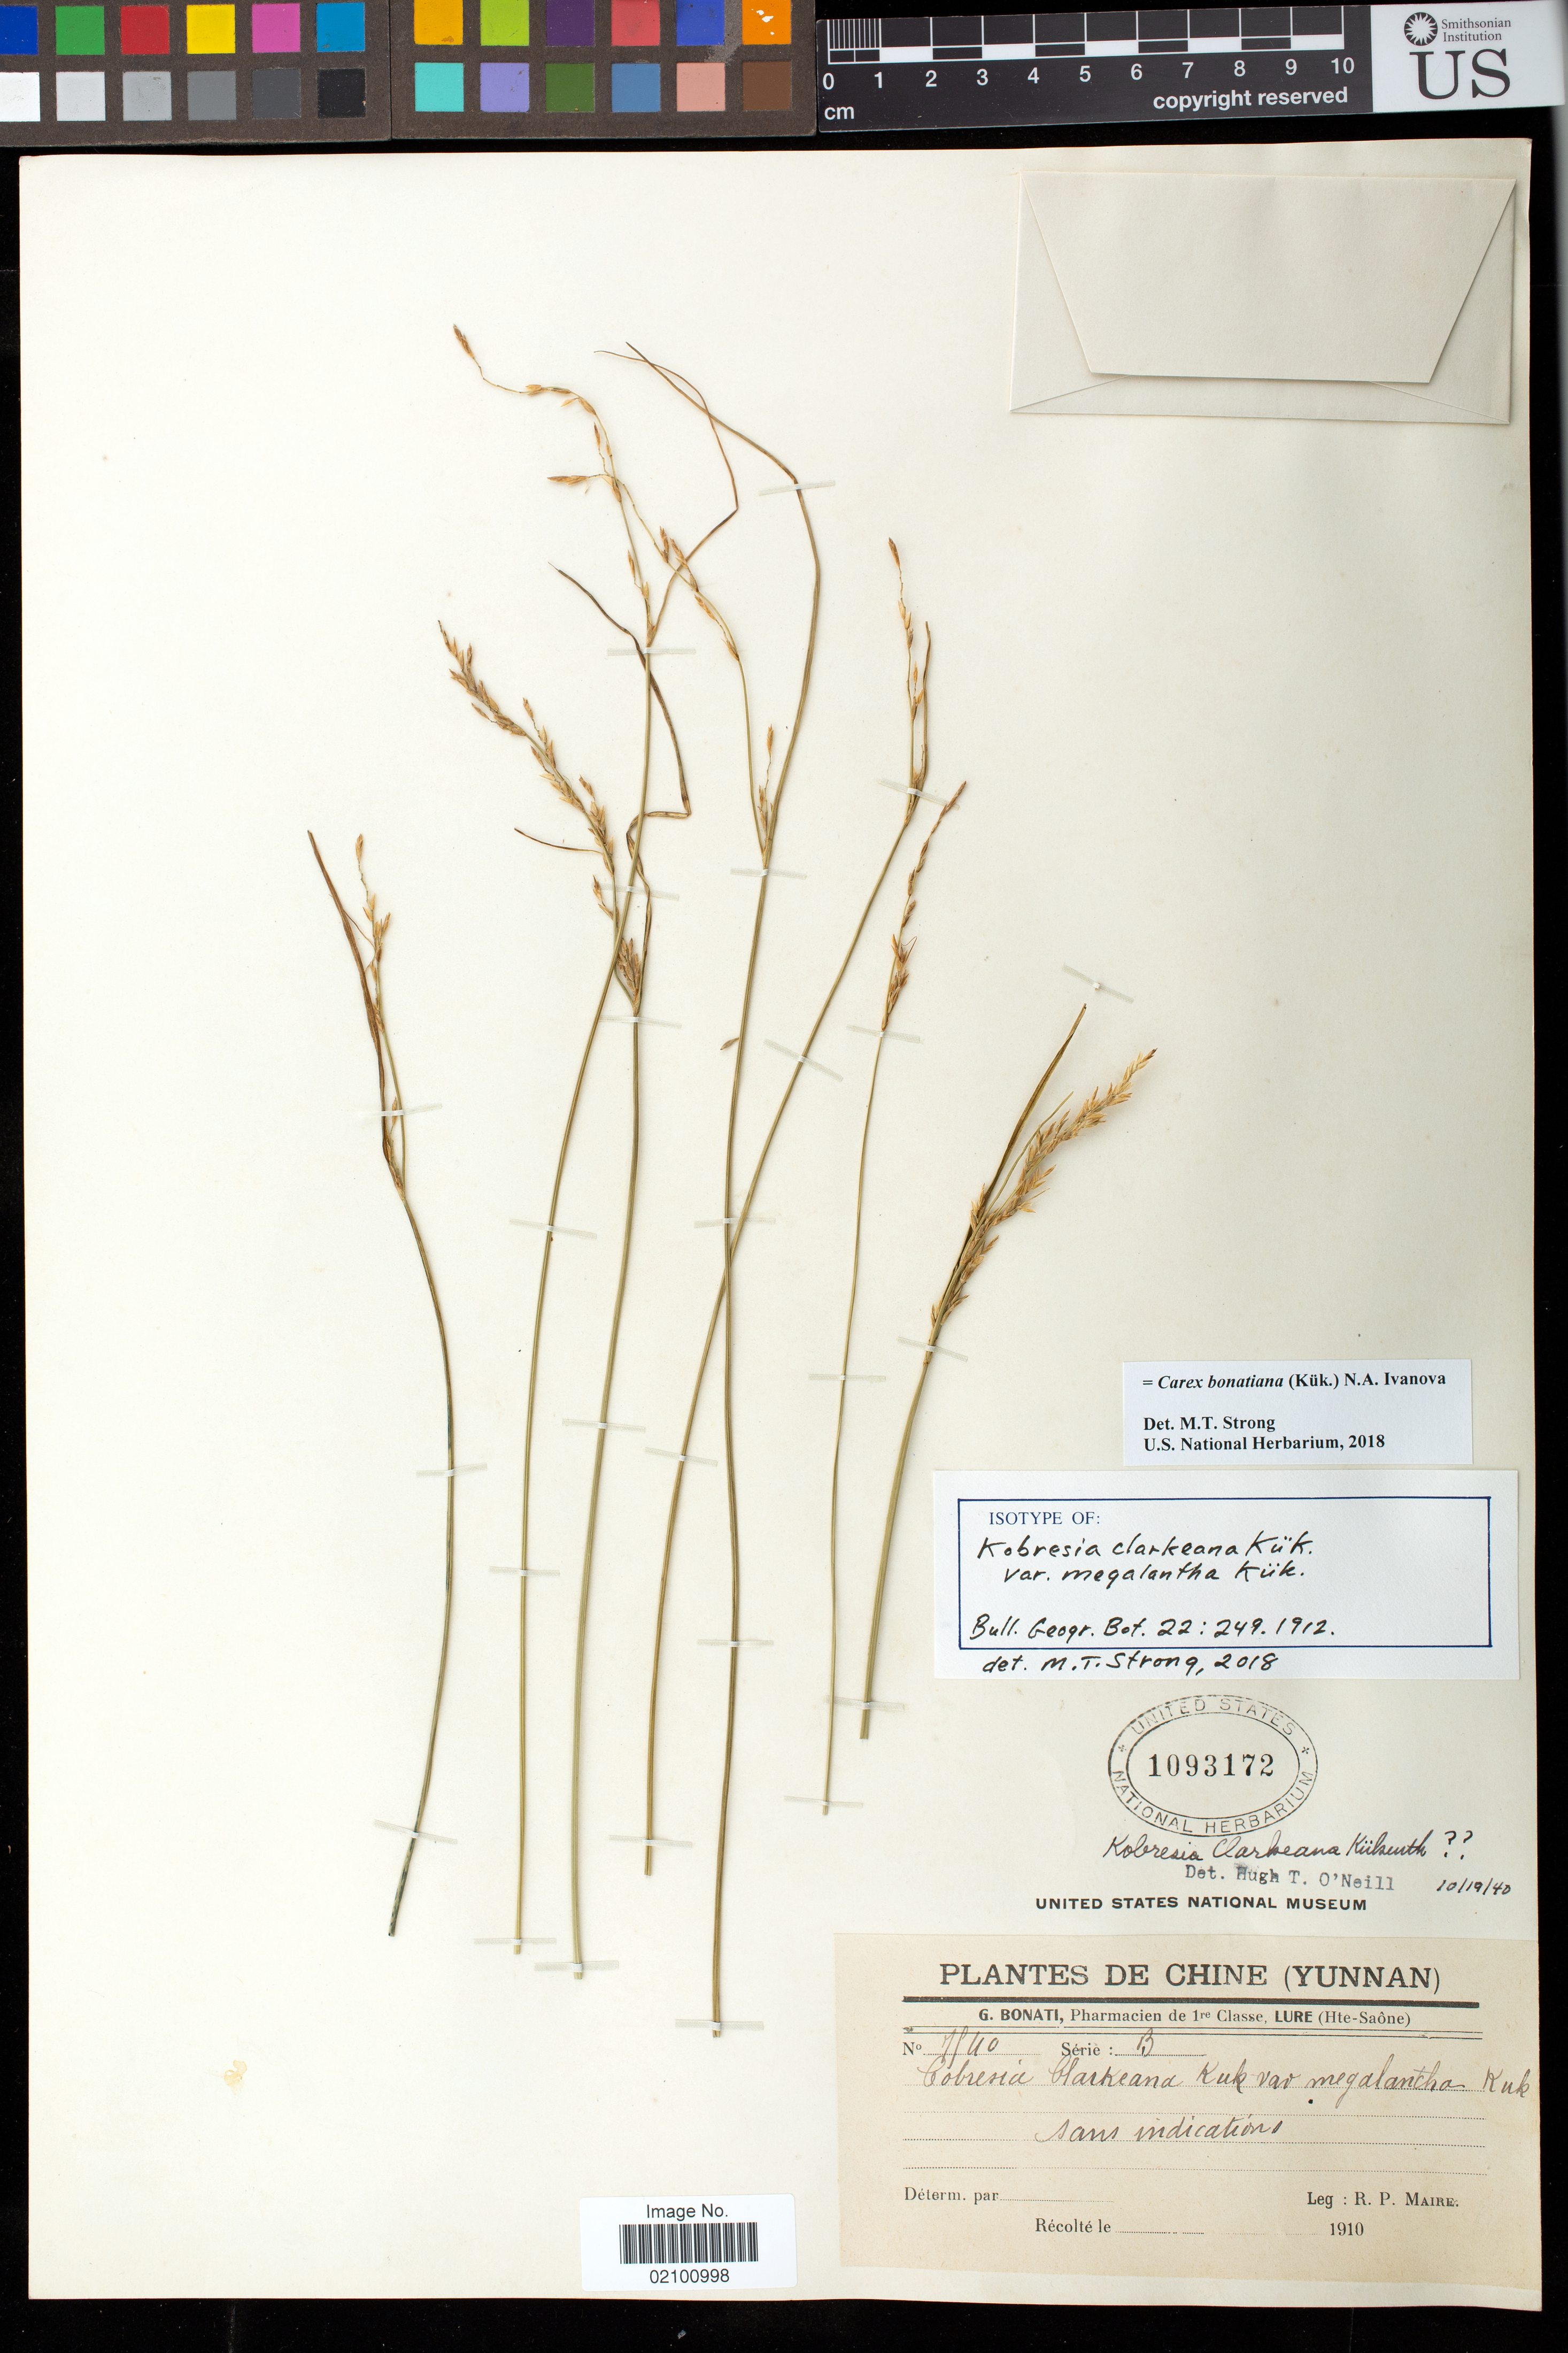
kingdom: Plantae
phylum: Tracheophyta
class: Liliopsida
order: Poales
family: Cyperaceae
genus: Kobresia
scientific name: Kobresia clarkeana var. megalantha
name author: Kük.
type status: Isotype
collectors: R.-P. Maire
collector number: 7540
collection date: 1910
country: China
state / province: Yunnan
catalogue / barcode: US 1093172